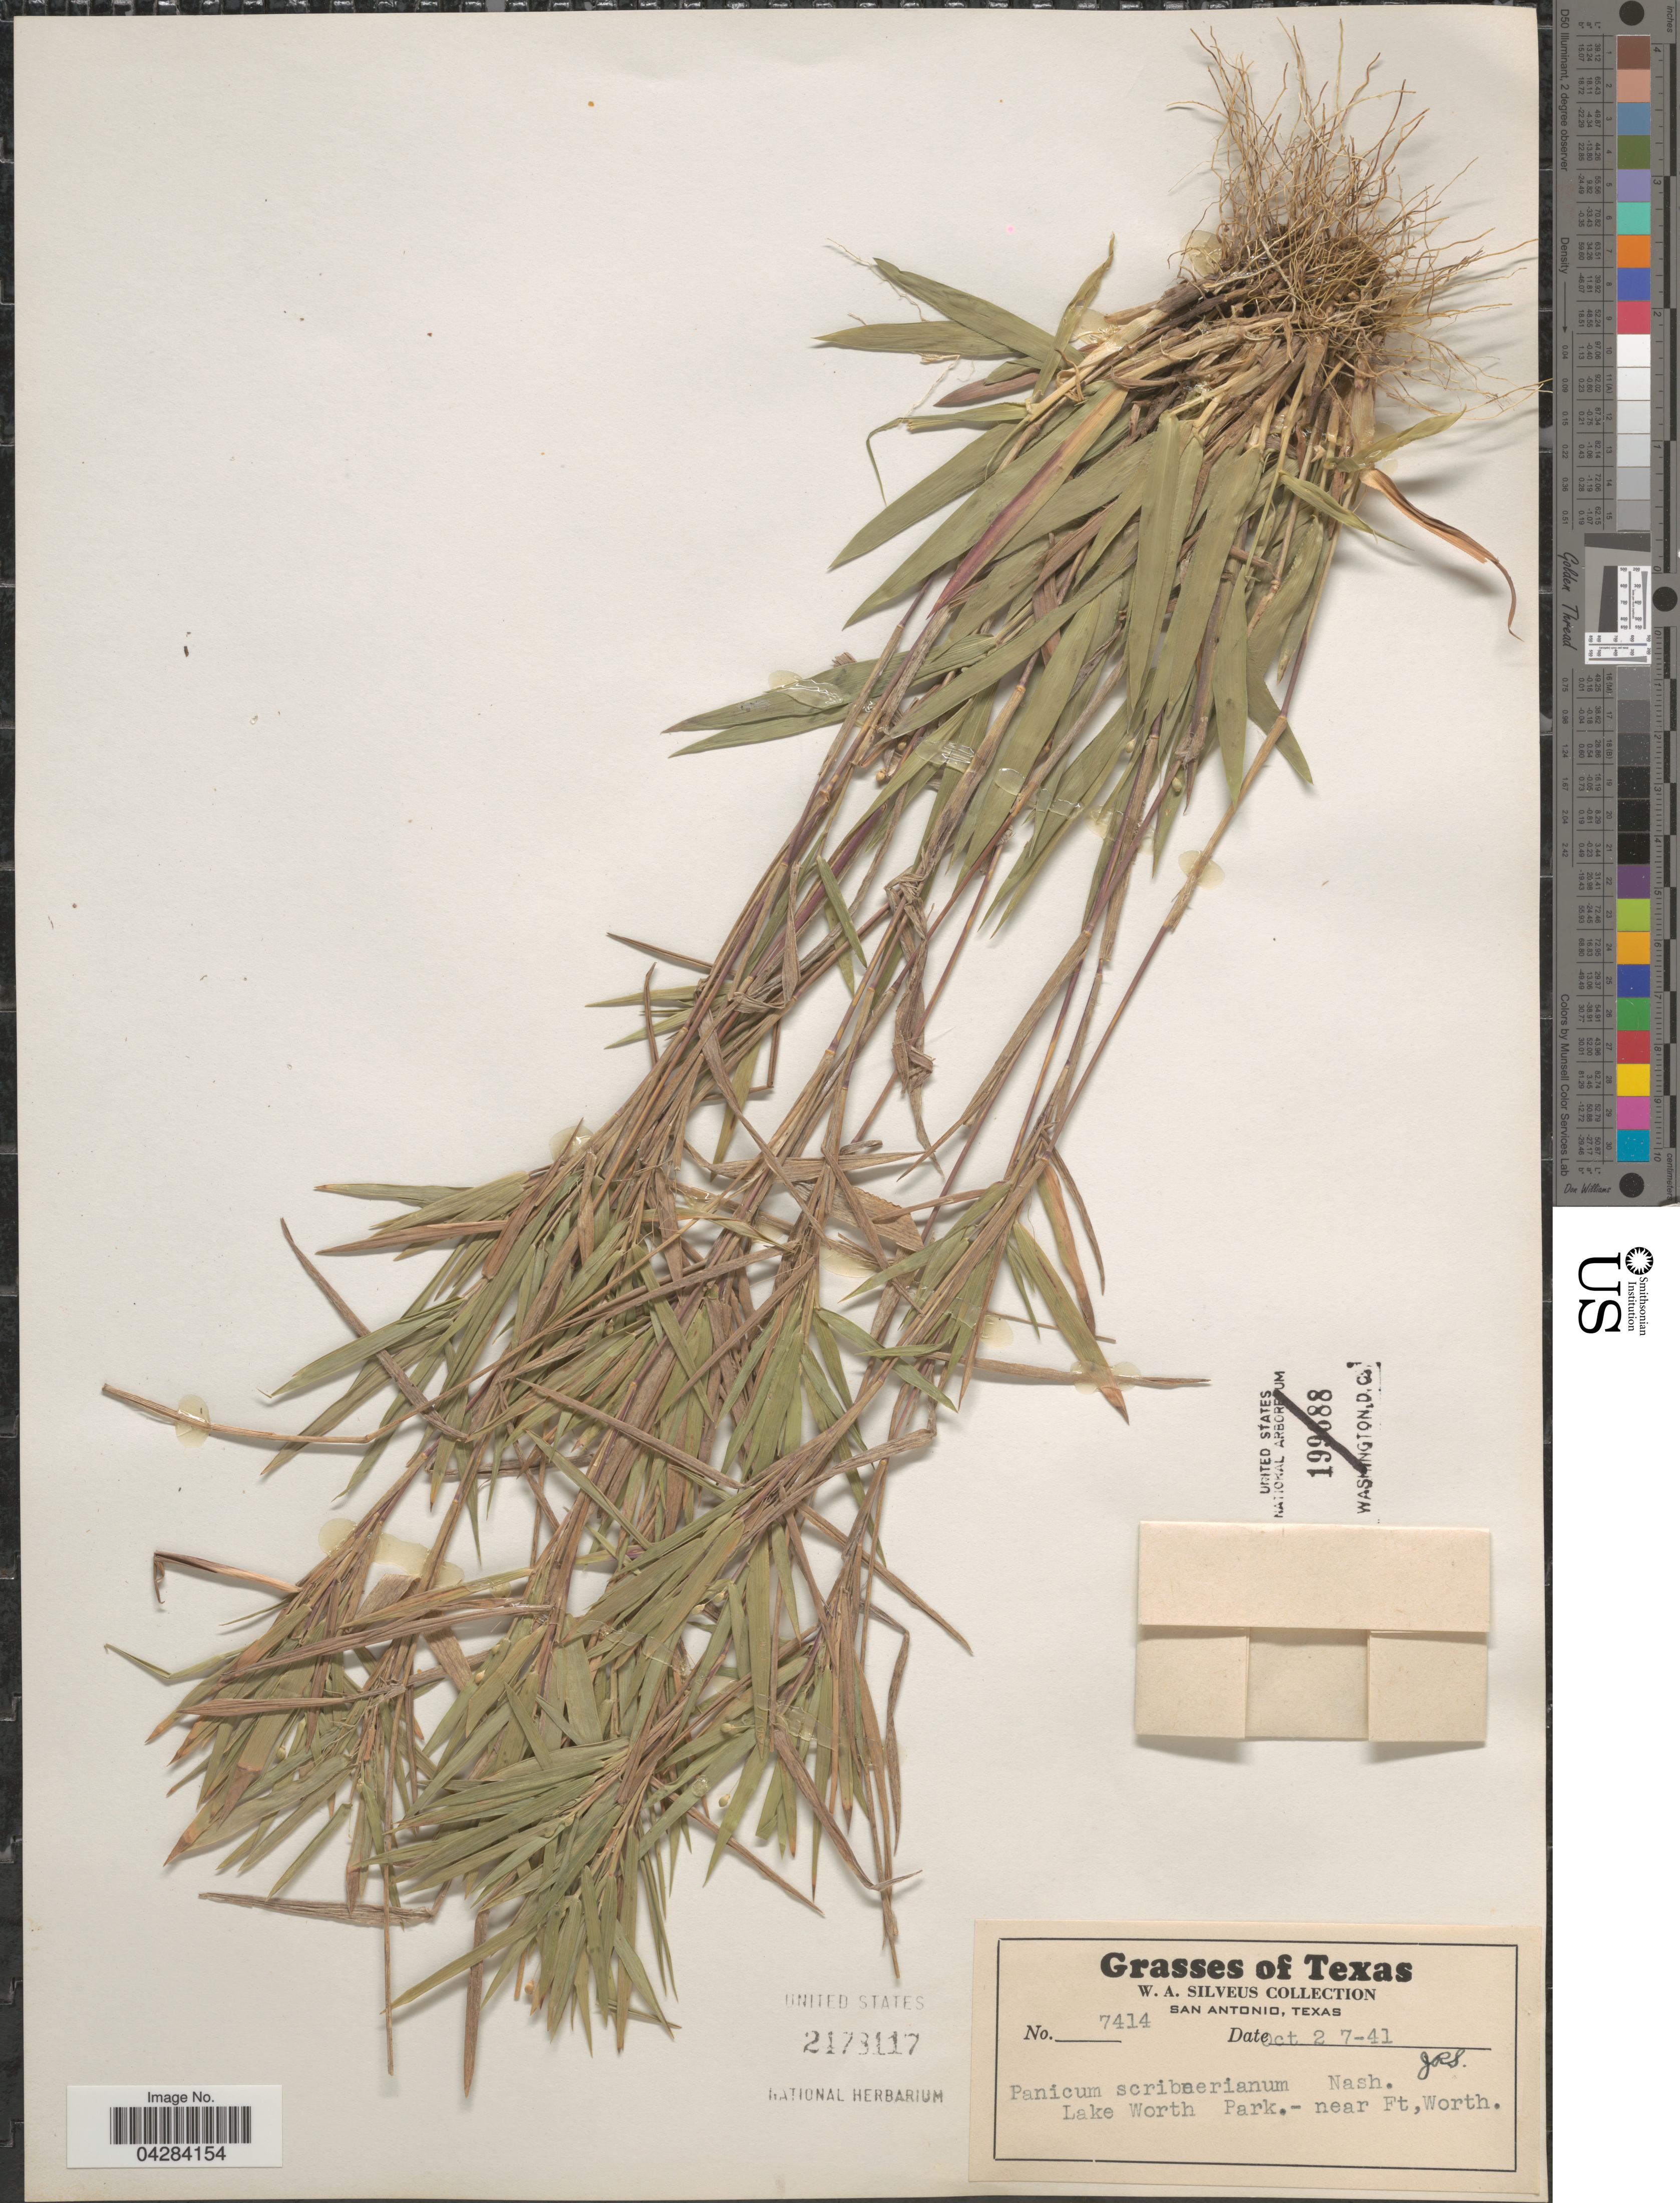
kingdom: Plantae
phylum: Tracheophyta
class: Liliopsida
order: Poales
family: Poaceae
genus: Dichanthelium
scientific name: Dichanthelium oligosanthes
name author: (Schult.) Gould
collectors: W. Silveus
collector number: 7414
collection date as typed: Transcribed d/m/y: 27/10/41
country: United States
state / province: Texas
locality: Lake Worth Park.- near Ft, Worth.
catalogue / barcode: US 2478117